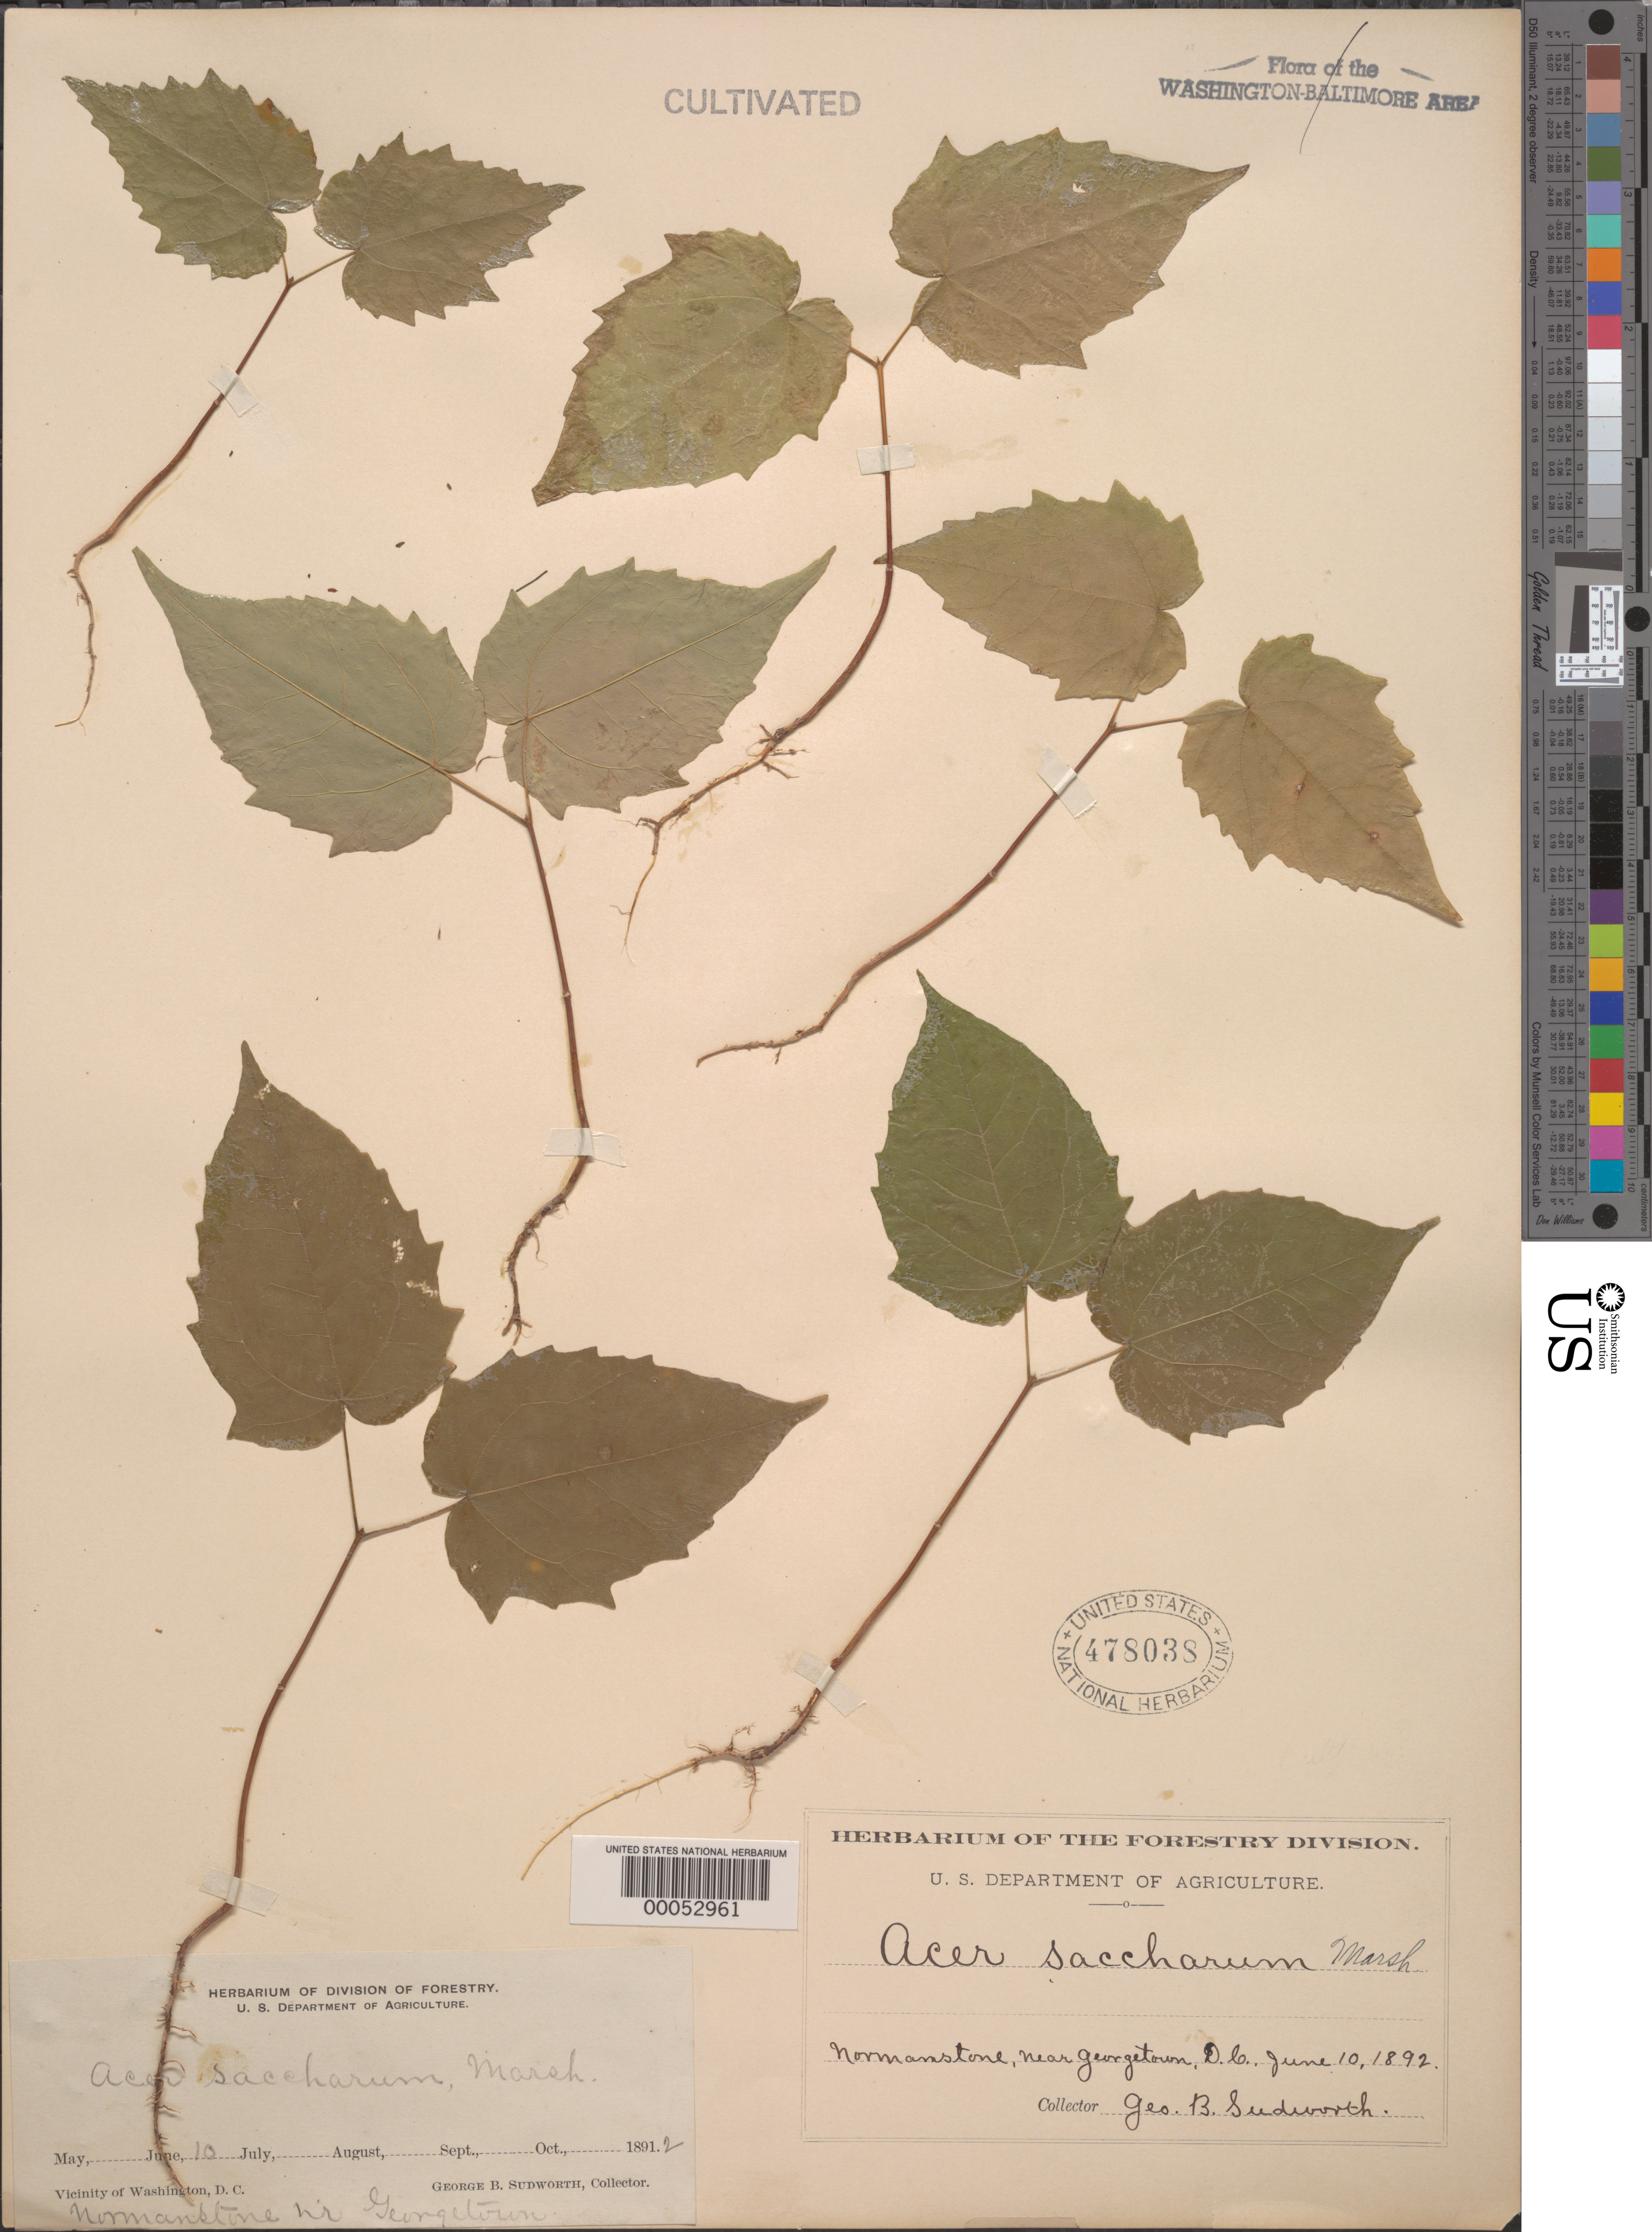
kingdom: Plantae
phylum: Tracheophyta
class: Magnoliopsida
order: Sapindales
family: Sapindaceae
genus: Acer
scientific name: Acer saccharum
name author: Marshall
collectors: G. B. Sudworth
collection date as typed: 10 Jun 1892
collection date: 1892-06-10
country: United States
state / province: District of Columbia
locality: Normanstone, near Georgetown C. & O. Canal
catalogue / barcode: US 478038